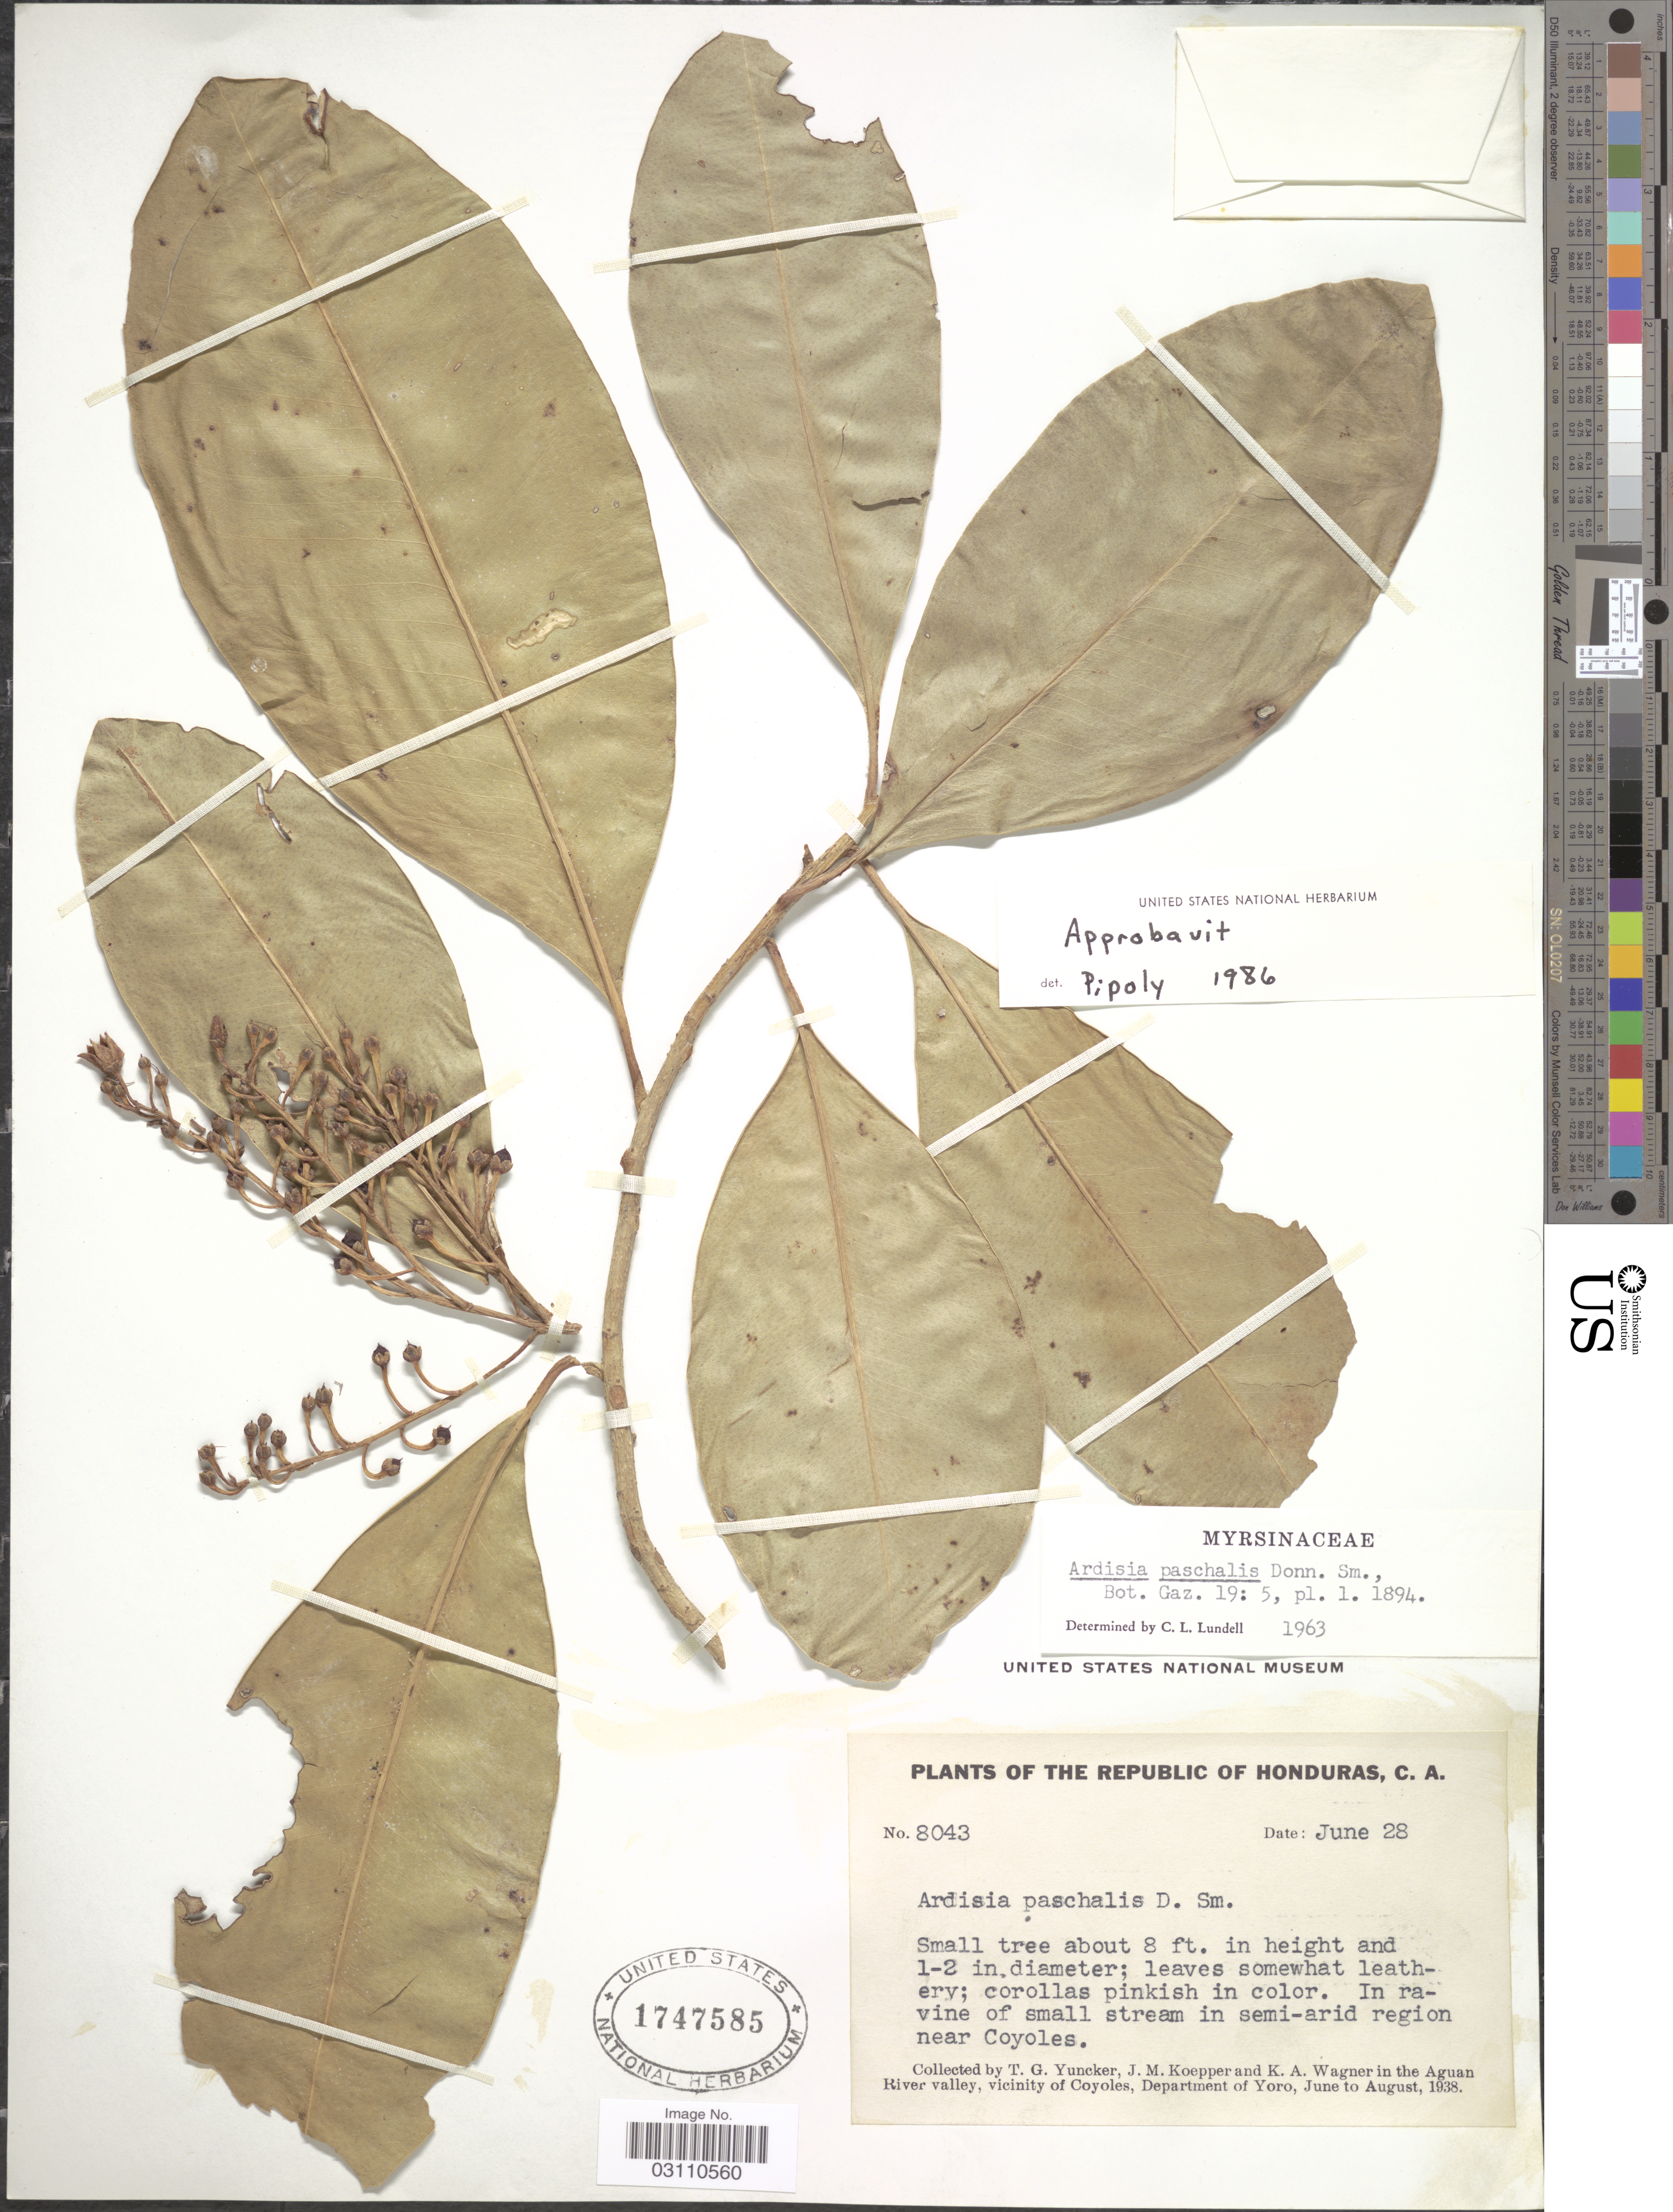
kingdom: Plantae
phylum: Tracheophyta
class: Magnoliopsida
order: Ericales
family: Primulaceae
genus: Ardisia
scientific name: Ardisia paschalis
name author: Donn. Sm.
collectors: T. G. Yuncker, J. M. Koepper & K. A. Wagner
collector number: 8043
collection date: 1938-06-28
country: Honduras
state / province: Yoro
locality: In ravine of small stream in semi-arid region near Coyoles. In the Aguan River valley, vicinity of Coyoles, Department of Yoro.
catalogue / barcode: US 1747585